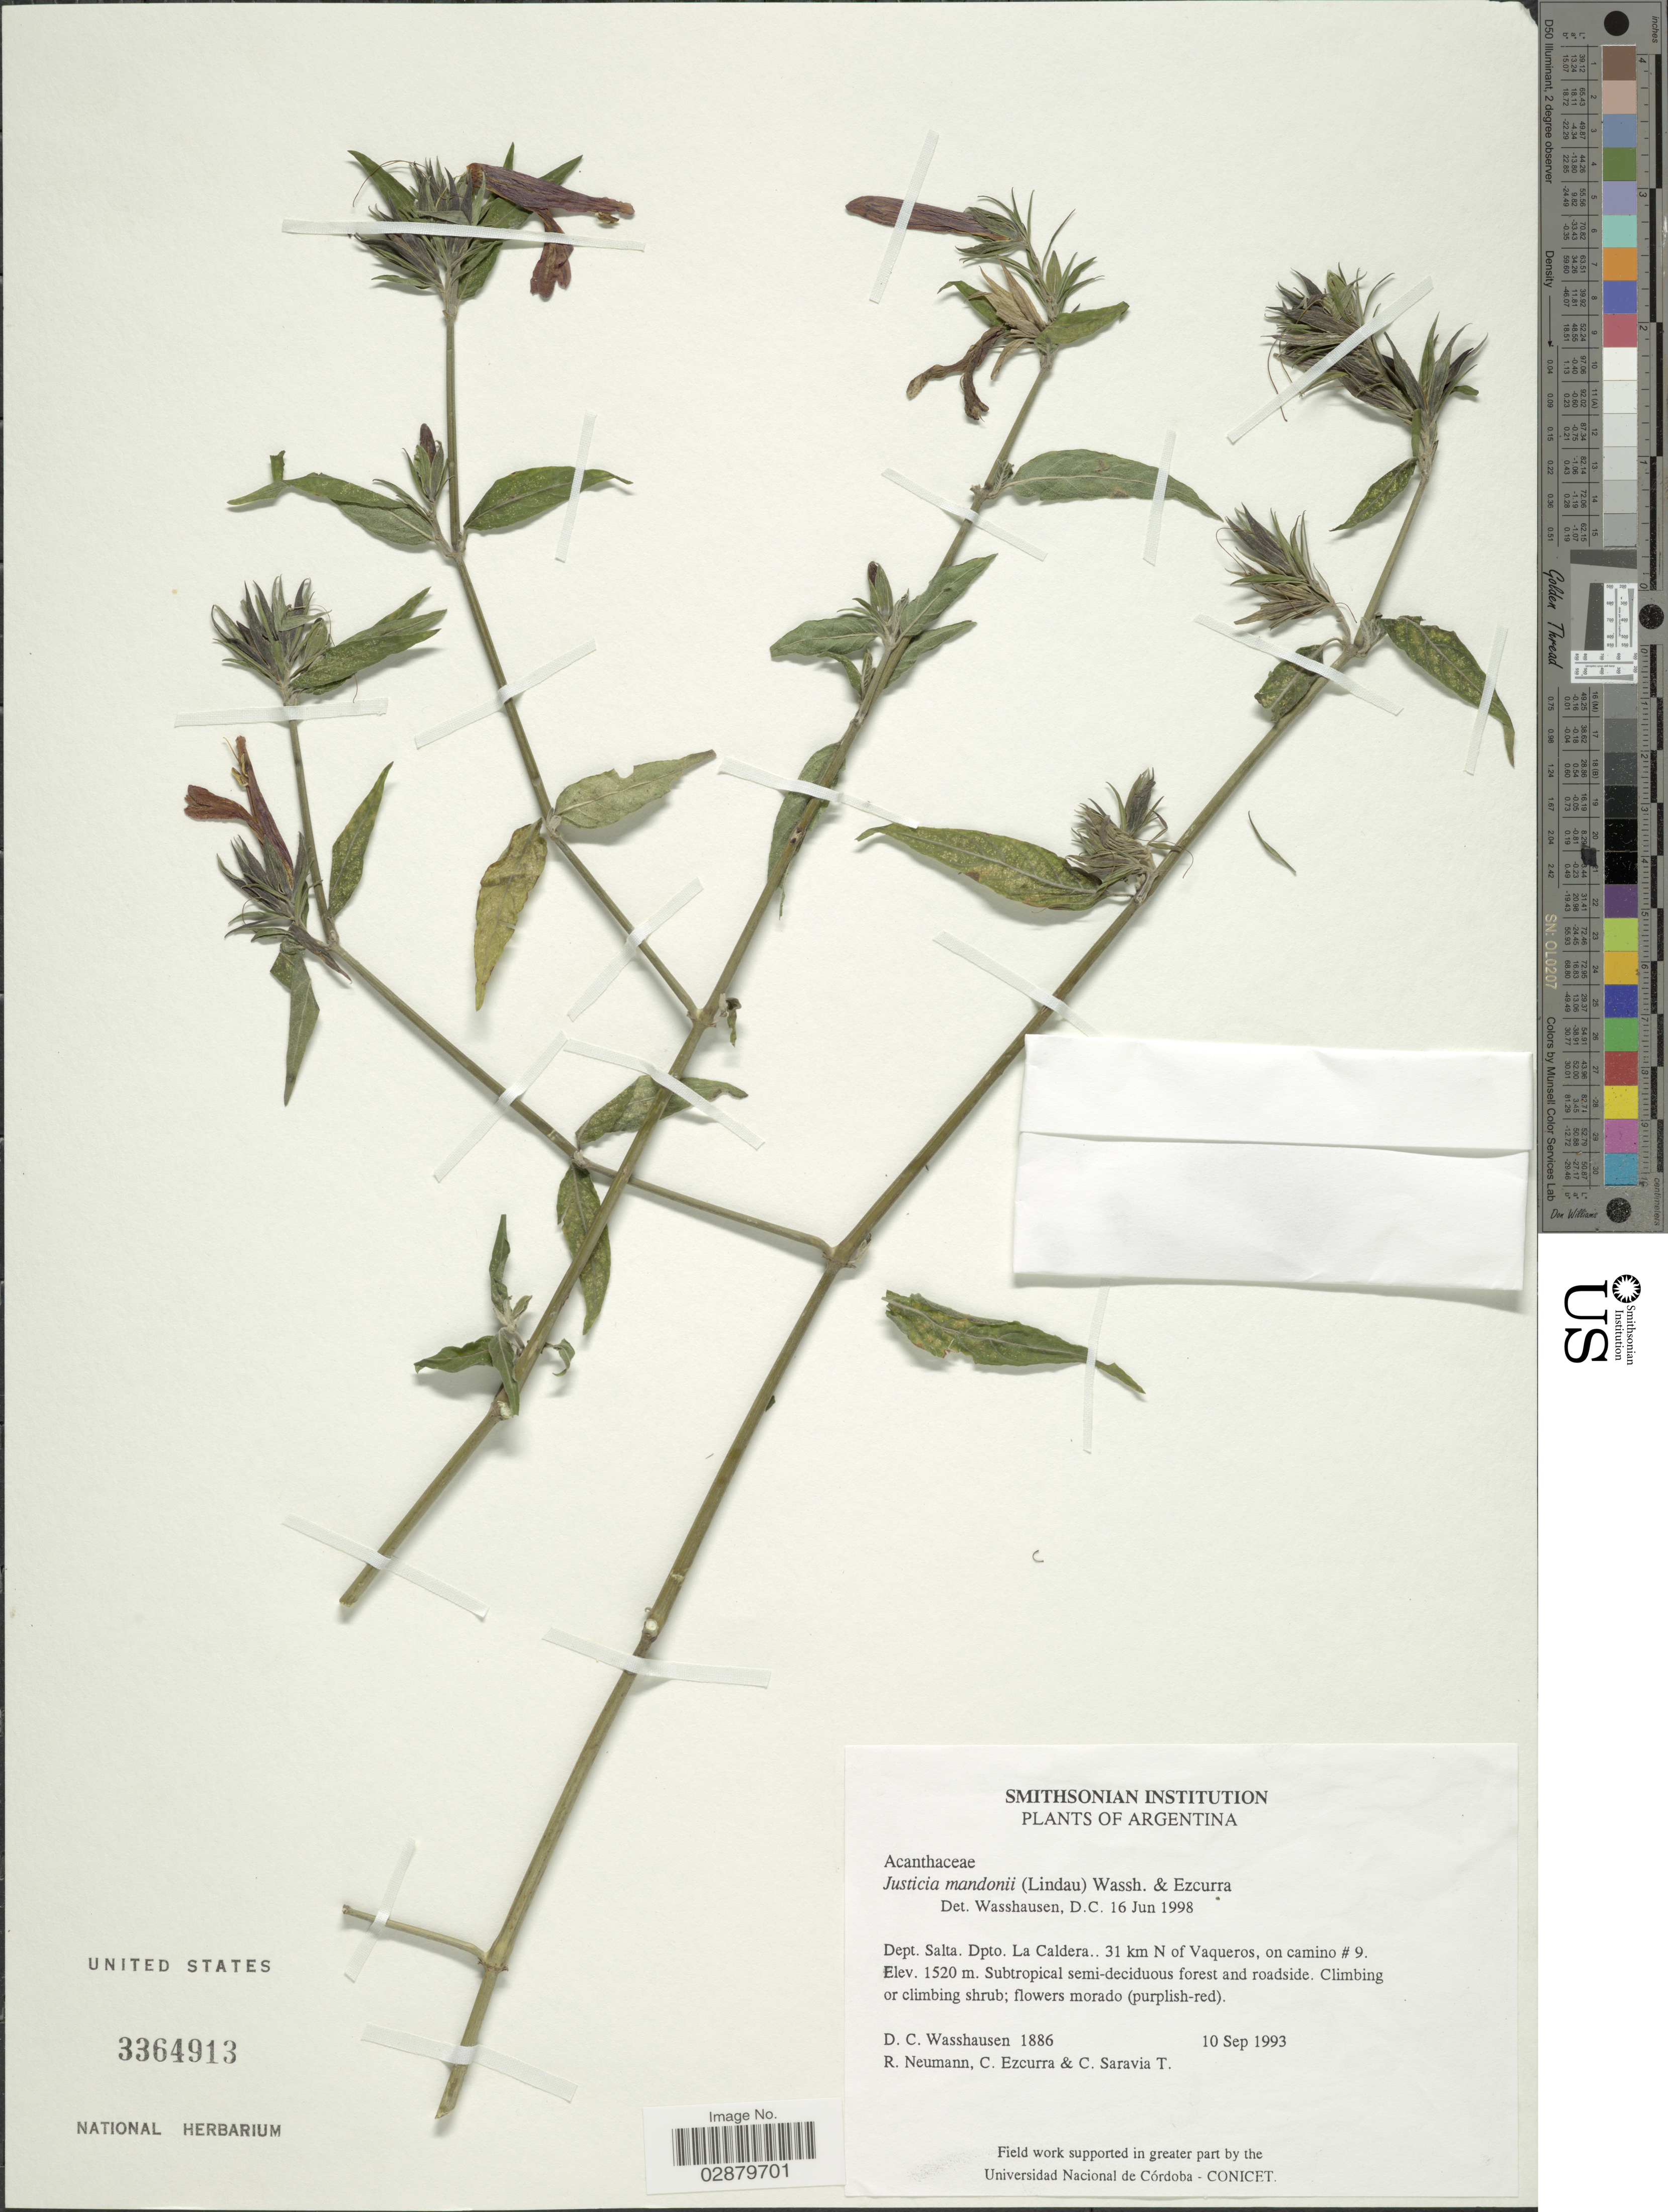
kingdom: Plantae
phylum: Tracheophyta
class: Magnoliopsida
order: Lamiales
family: Acanthaceae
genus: Justicia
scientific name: Justicia mandonii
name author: (Lindau) Wassh. & C. Ezcurra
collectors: D. C. Wasshausen, R. Neumann, C. Ezcurra & C. Saravia T.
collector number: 1886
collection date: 1993-09-10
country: Argentina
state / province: Salta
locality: Dept. Salta. Dpto. La Caldera. 31 km N of Vaqueros, on camino # 9.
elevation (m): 1520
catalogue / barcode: US 3364913